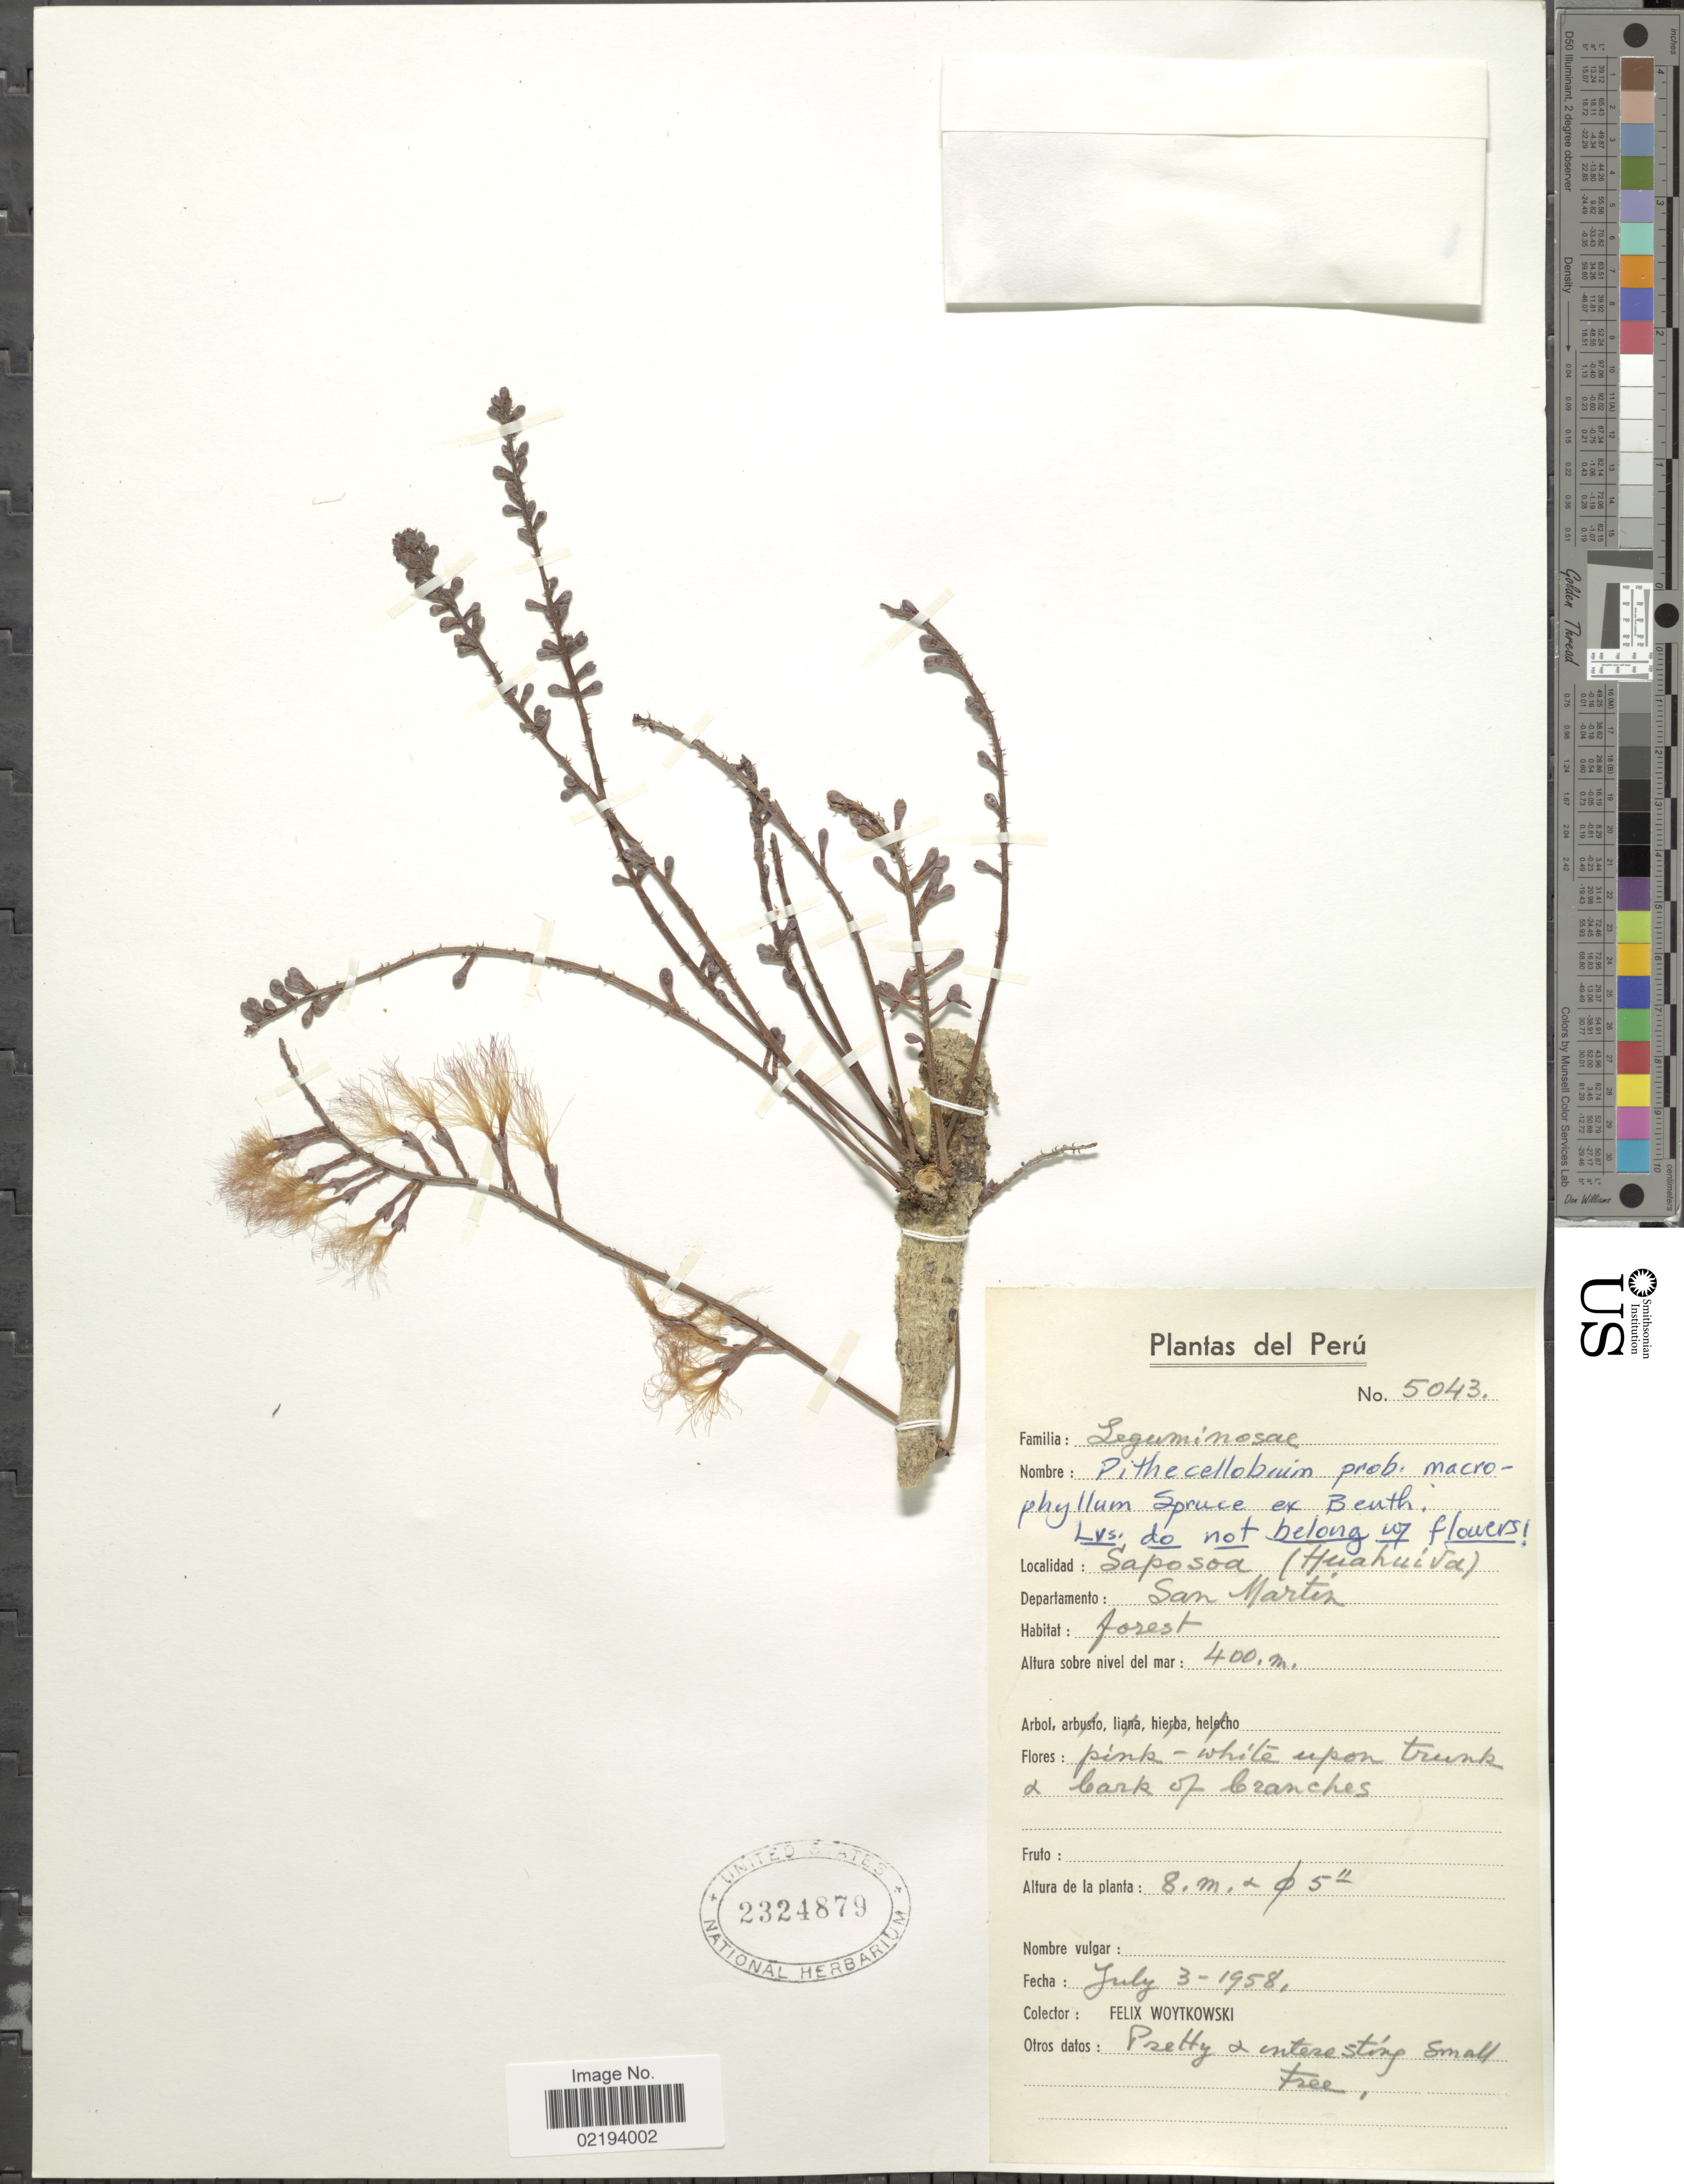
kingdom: Plantae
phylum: Tracheophyta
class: Magnoliopsida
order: Fabales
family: Fabaceae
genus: Zygia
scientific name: Zygia coccinea var. macrophylla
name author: (Benth.) Barneby & J.W. Grimes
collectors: F. Woytkowski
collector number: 5043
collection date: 1958-07-03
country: Peru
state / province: San Martín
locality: Saposoa (Huahuiva); forest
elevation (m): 400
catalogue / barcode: US 2324879